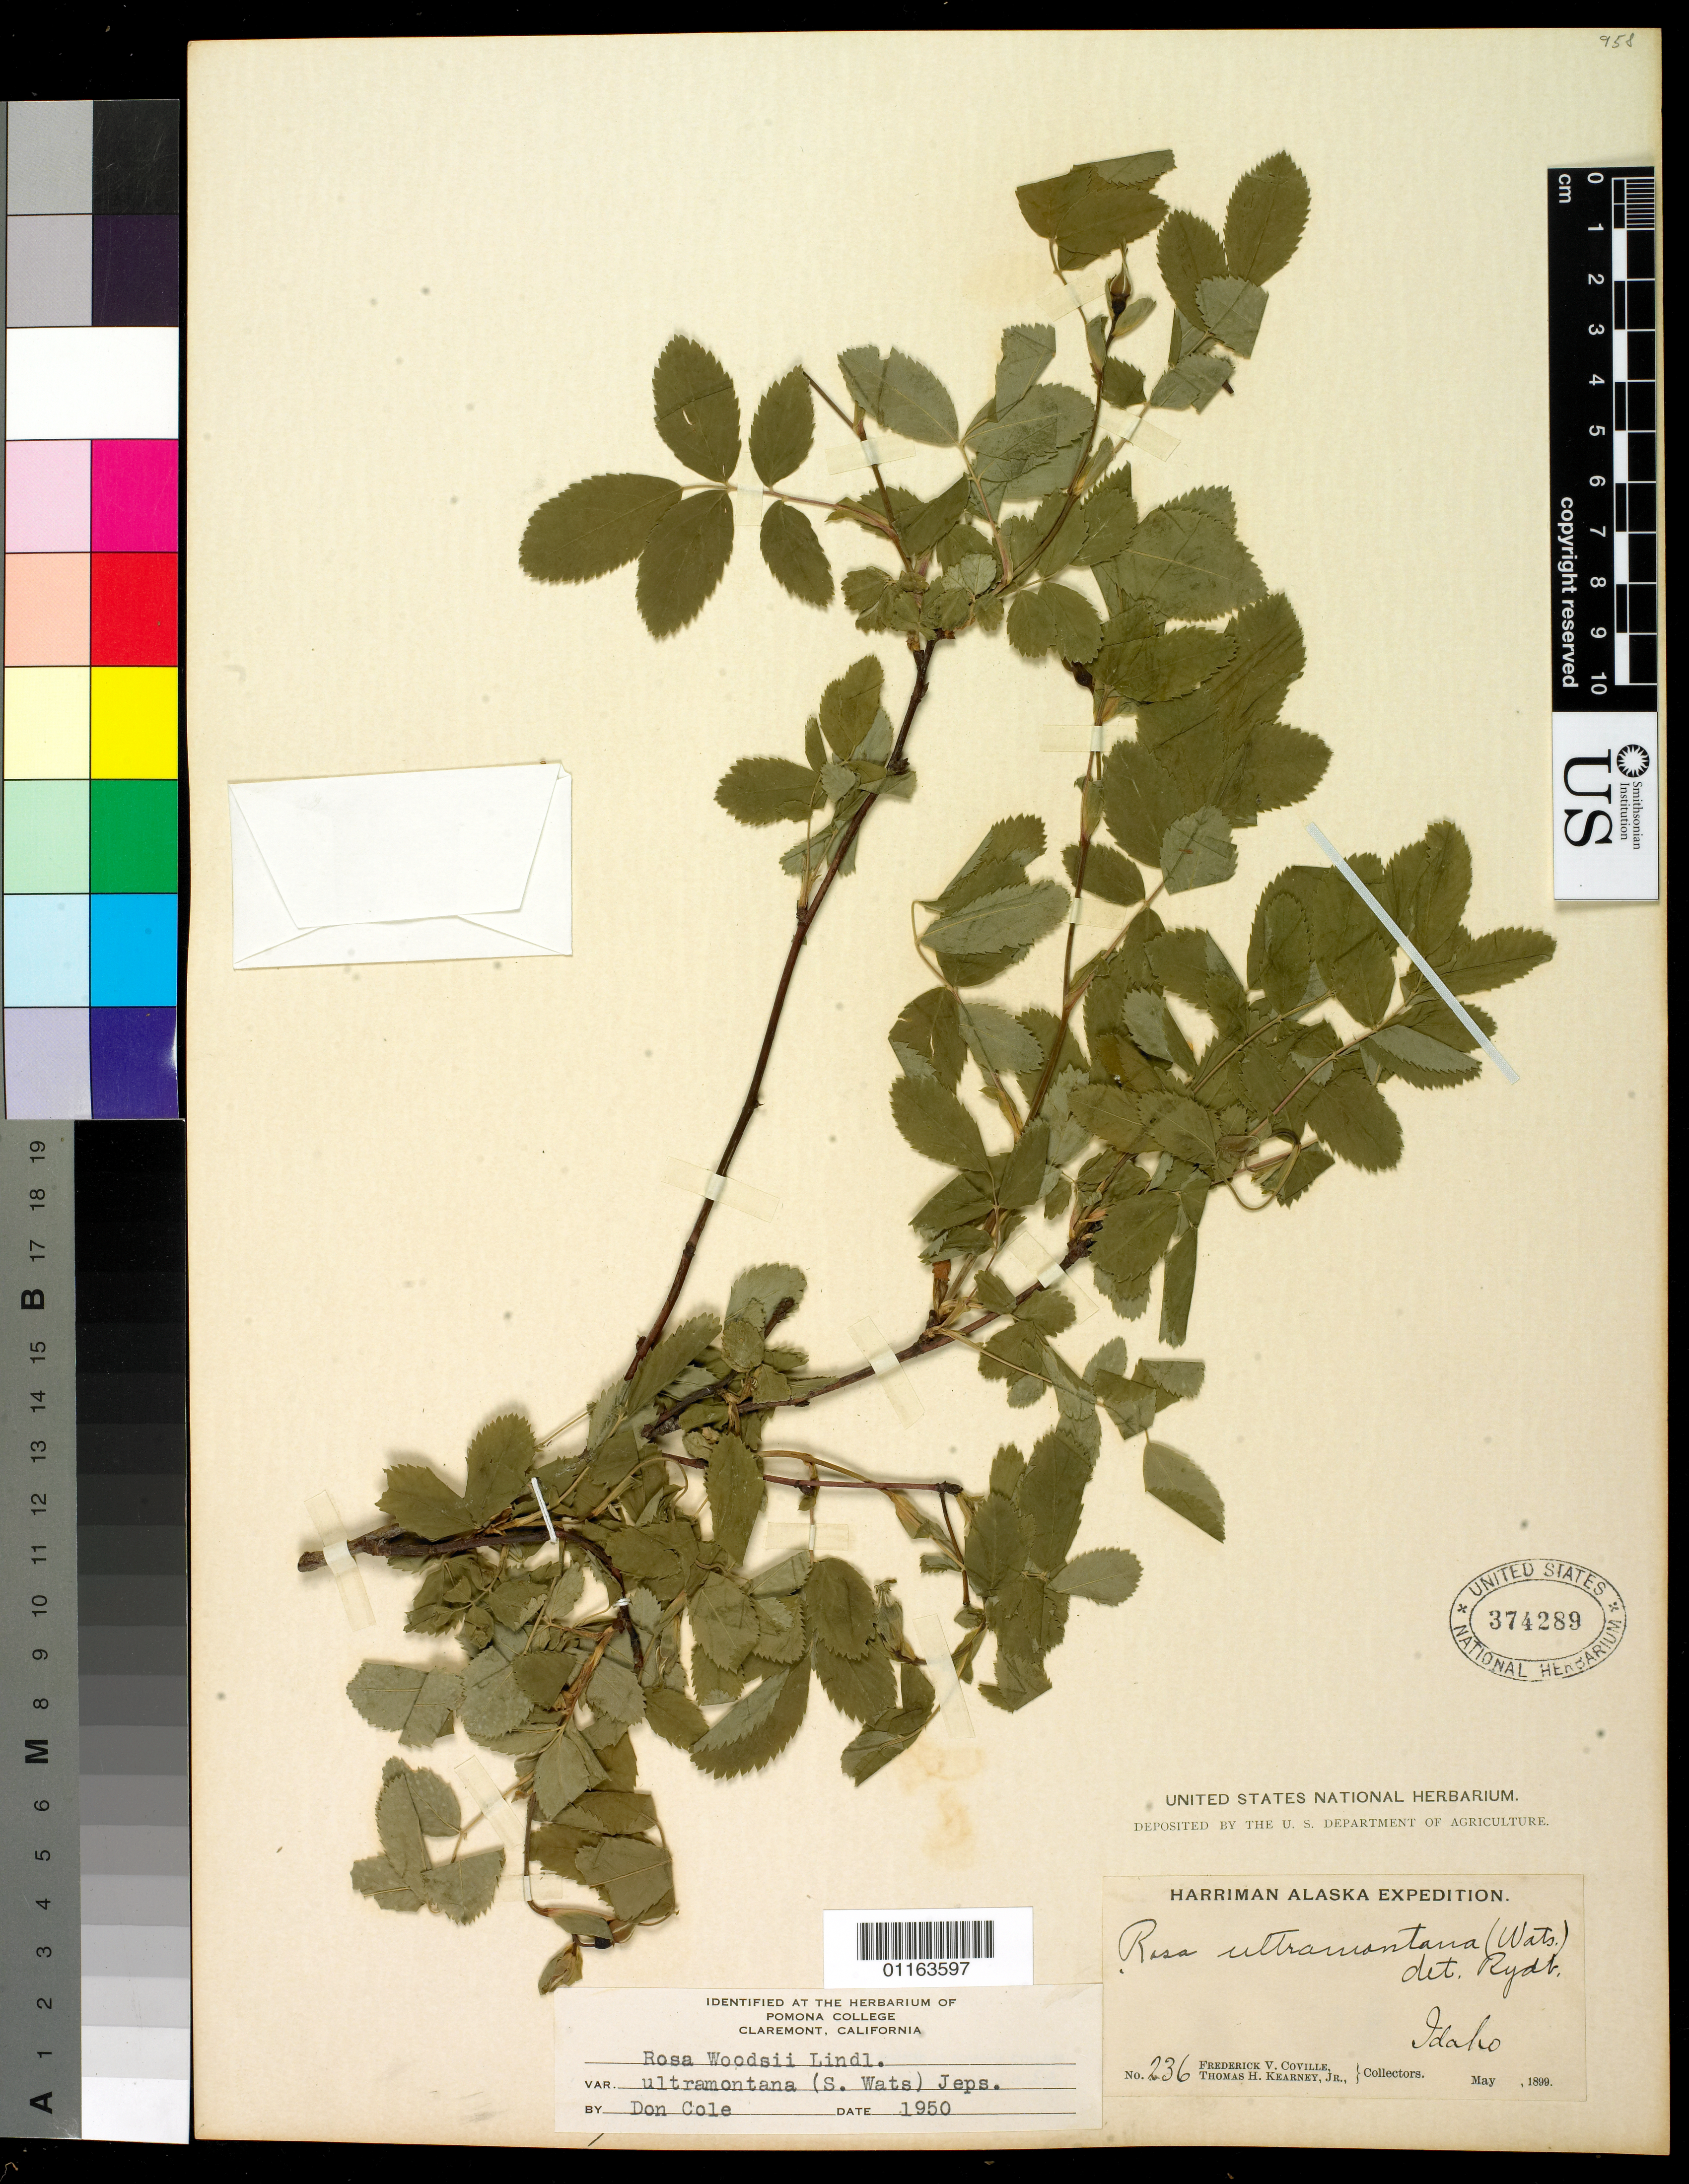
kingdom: Plantae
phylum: Tracheophyta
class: Magnoliopsida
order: Rosales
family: Rosaceae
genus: Rosa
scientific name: Rosa woodsii var. ultramontana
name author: Lindl.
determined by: Cole, D.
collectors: F. V. Coville & T. H. Kearney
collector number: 236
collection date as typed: May 1899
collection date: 1899-05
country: United States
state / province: Idaho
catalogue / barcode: US 374289